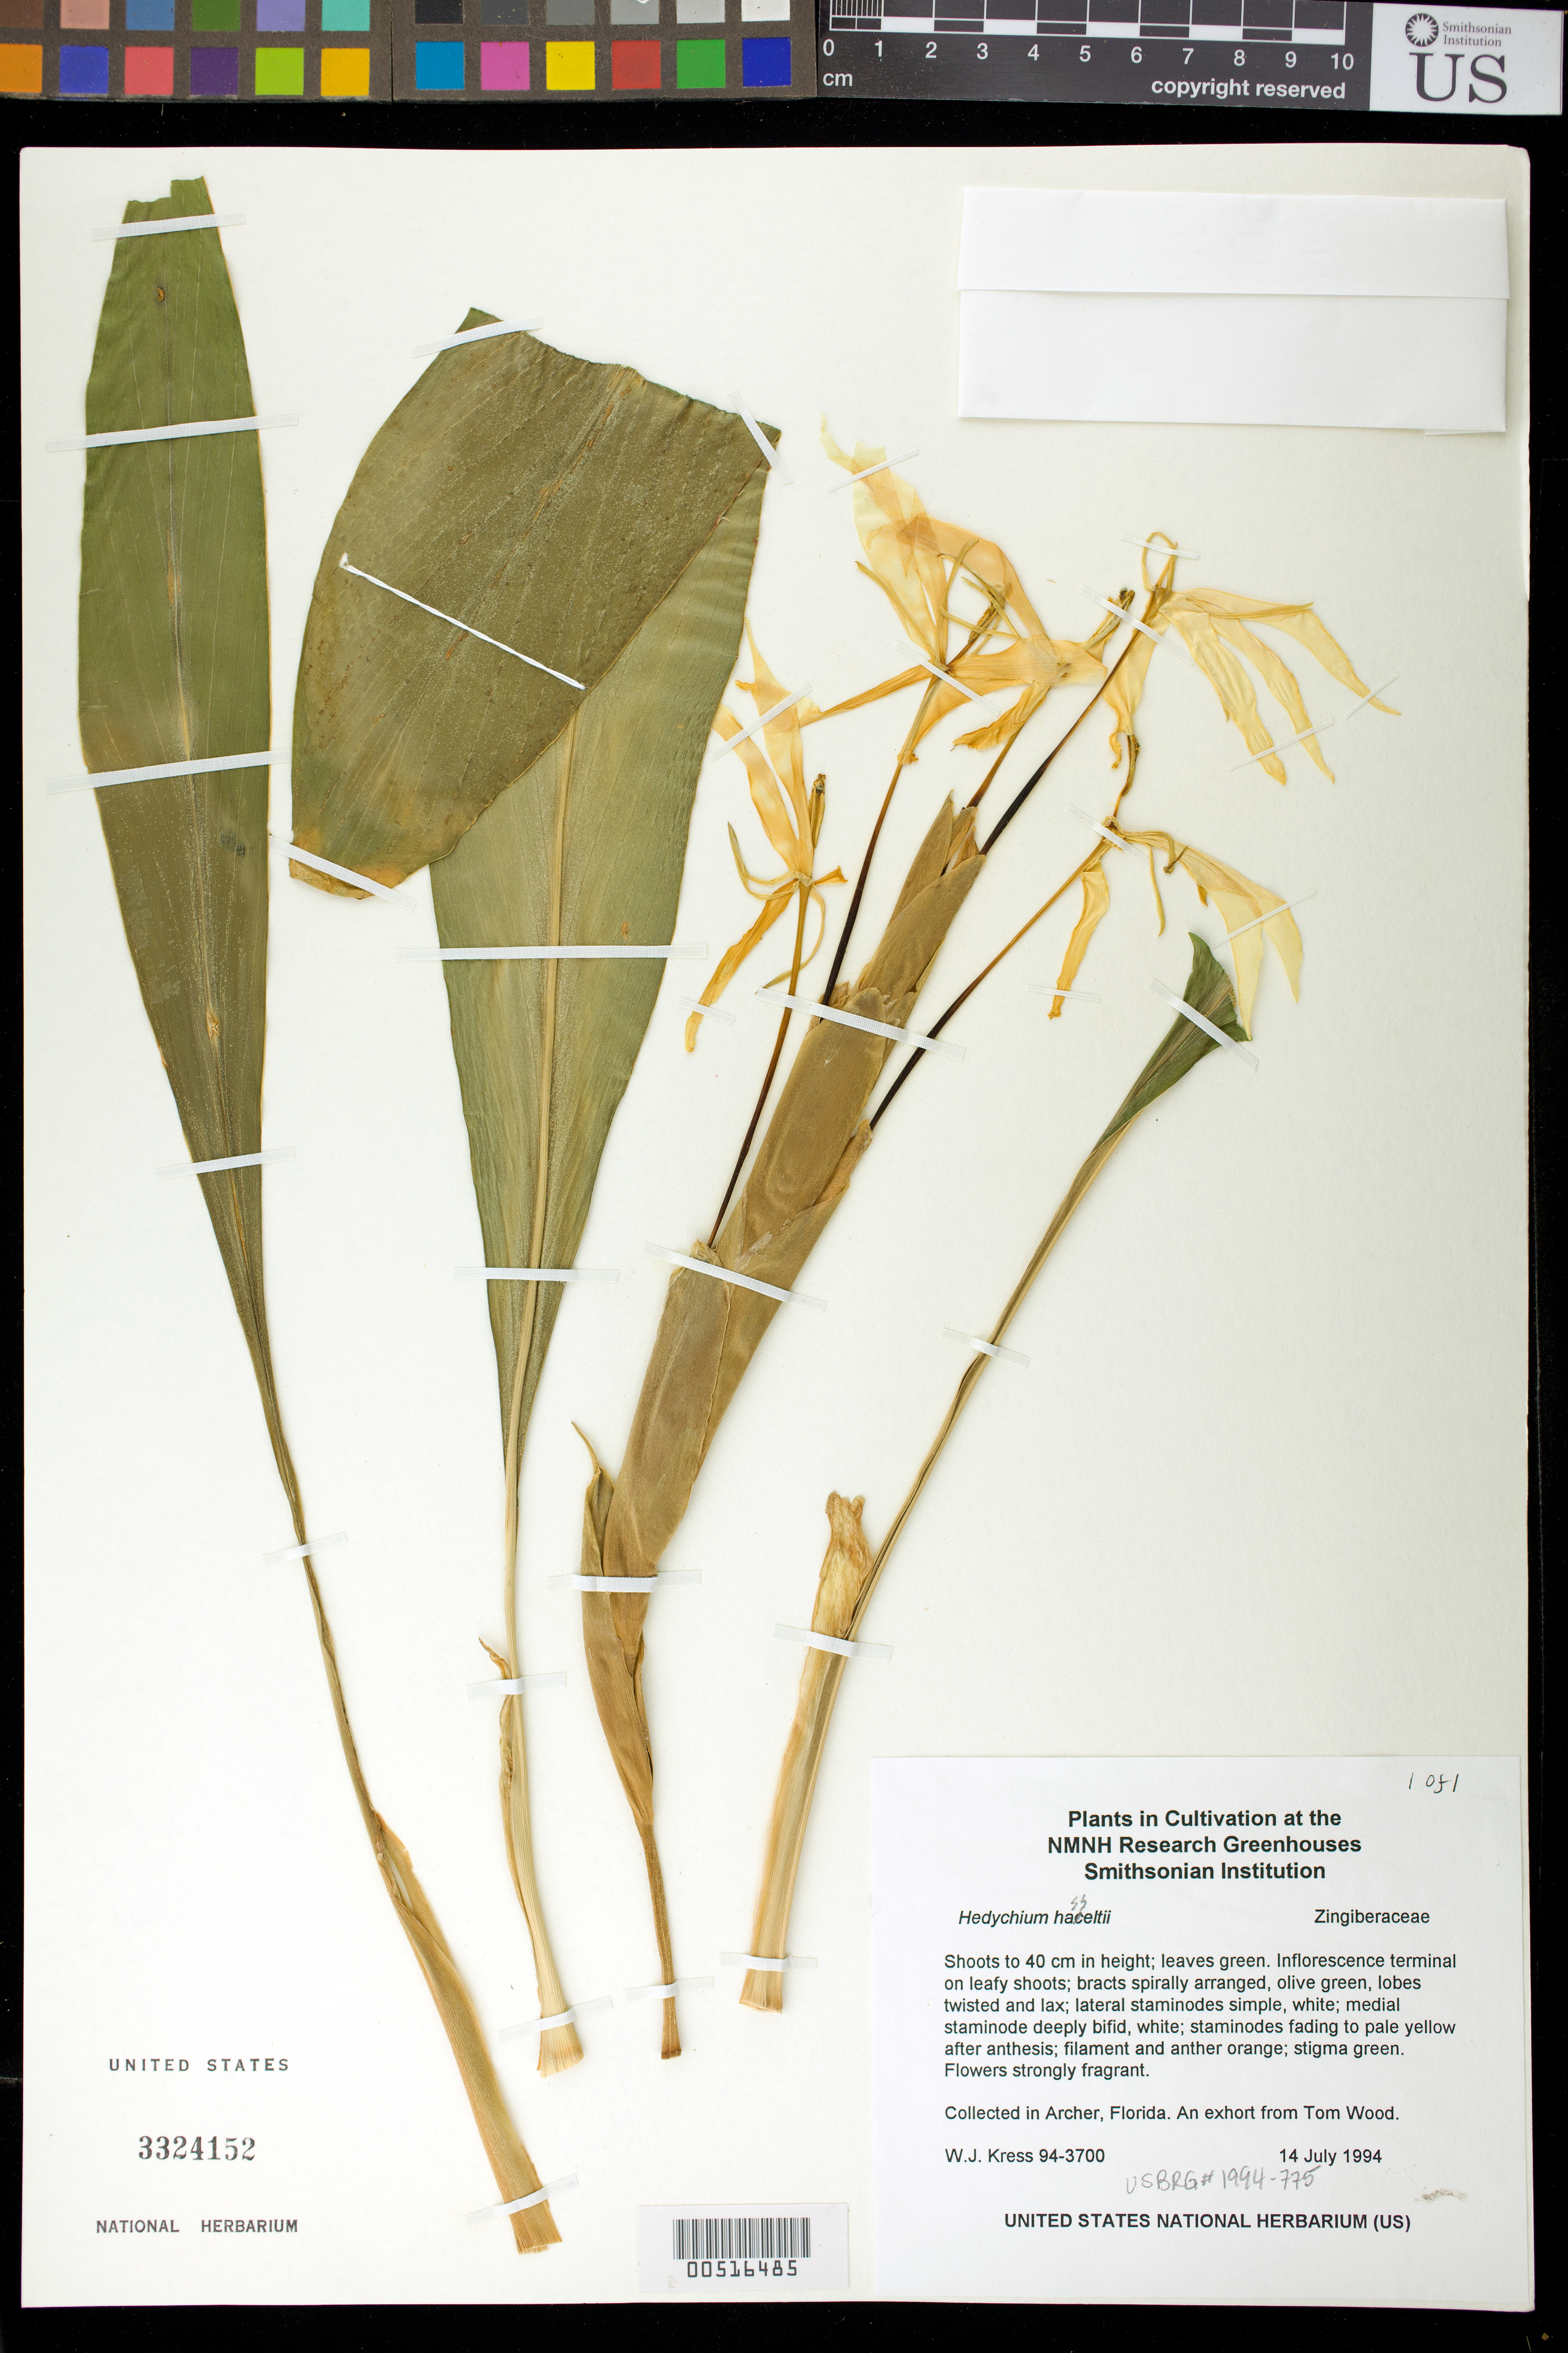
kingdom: Plantae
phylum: Tracheophyta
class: Liliopsida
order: Zingiberales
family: Zingiberaceae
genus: Hedychium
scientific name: Hedychium hasseltii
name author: Blume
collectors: W. J. Kress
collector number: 94-3700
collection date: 1994-07-14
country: United States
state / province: Maryland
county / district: Prince George's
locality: NMNH Botany Research Greenhouses. Suitland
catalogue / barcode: US 3324152